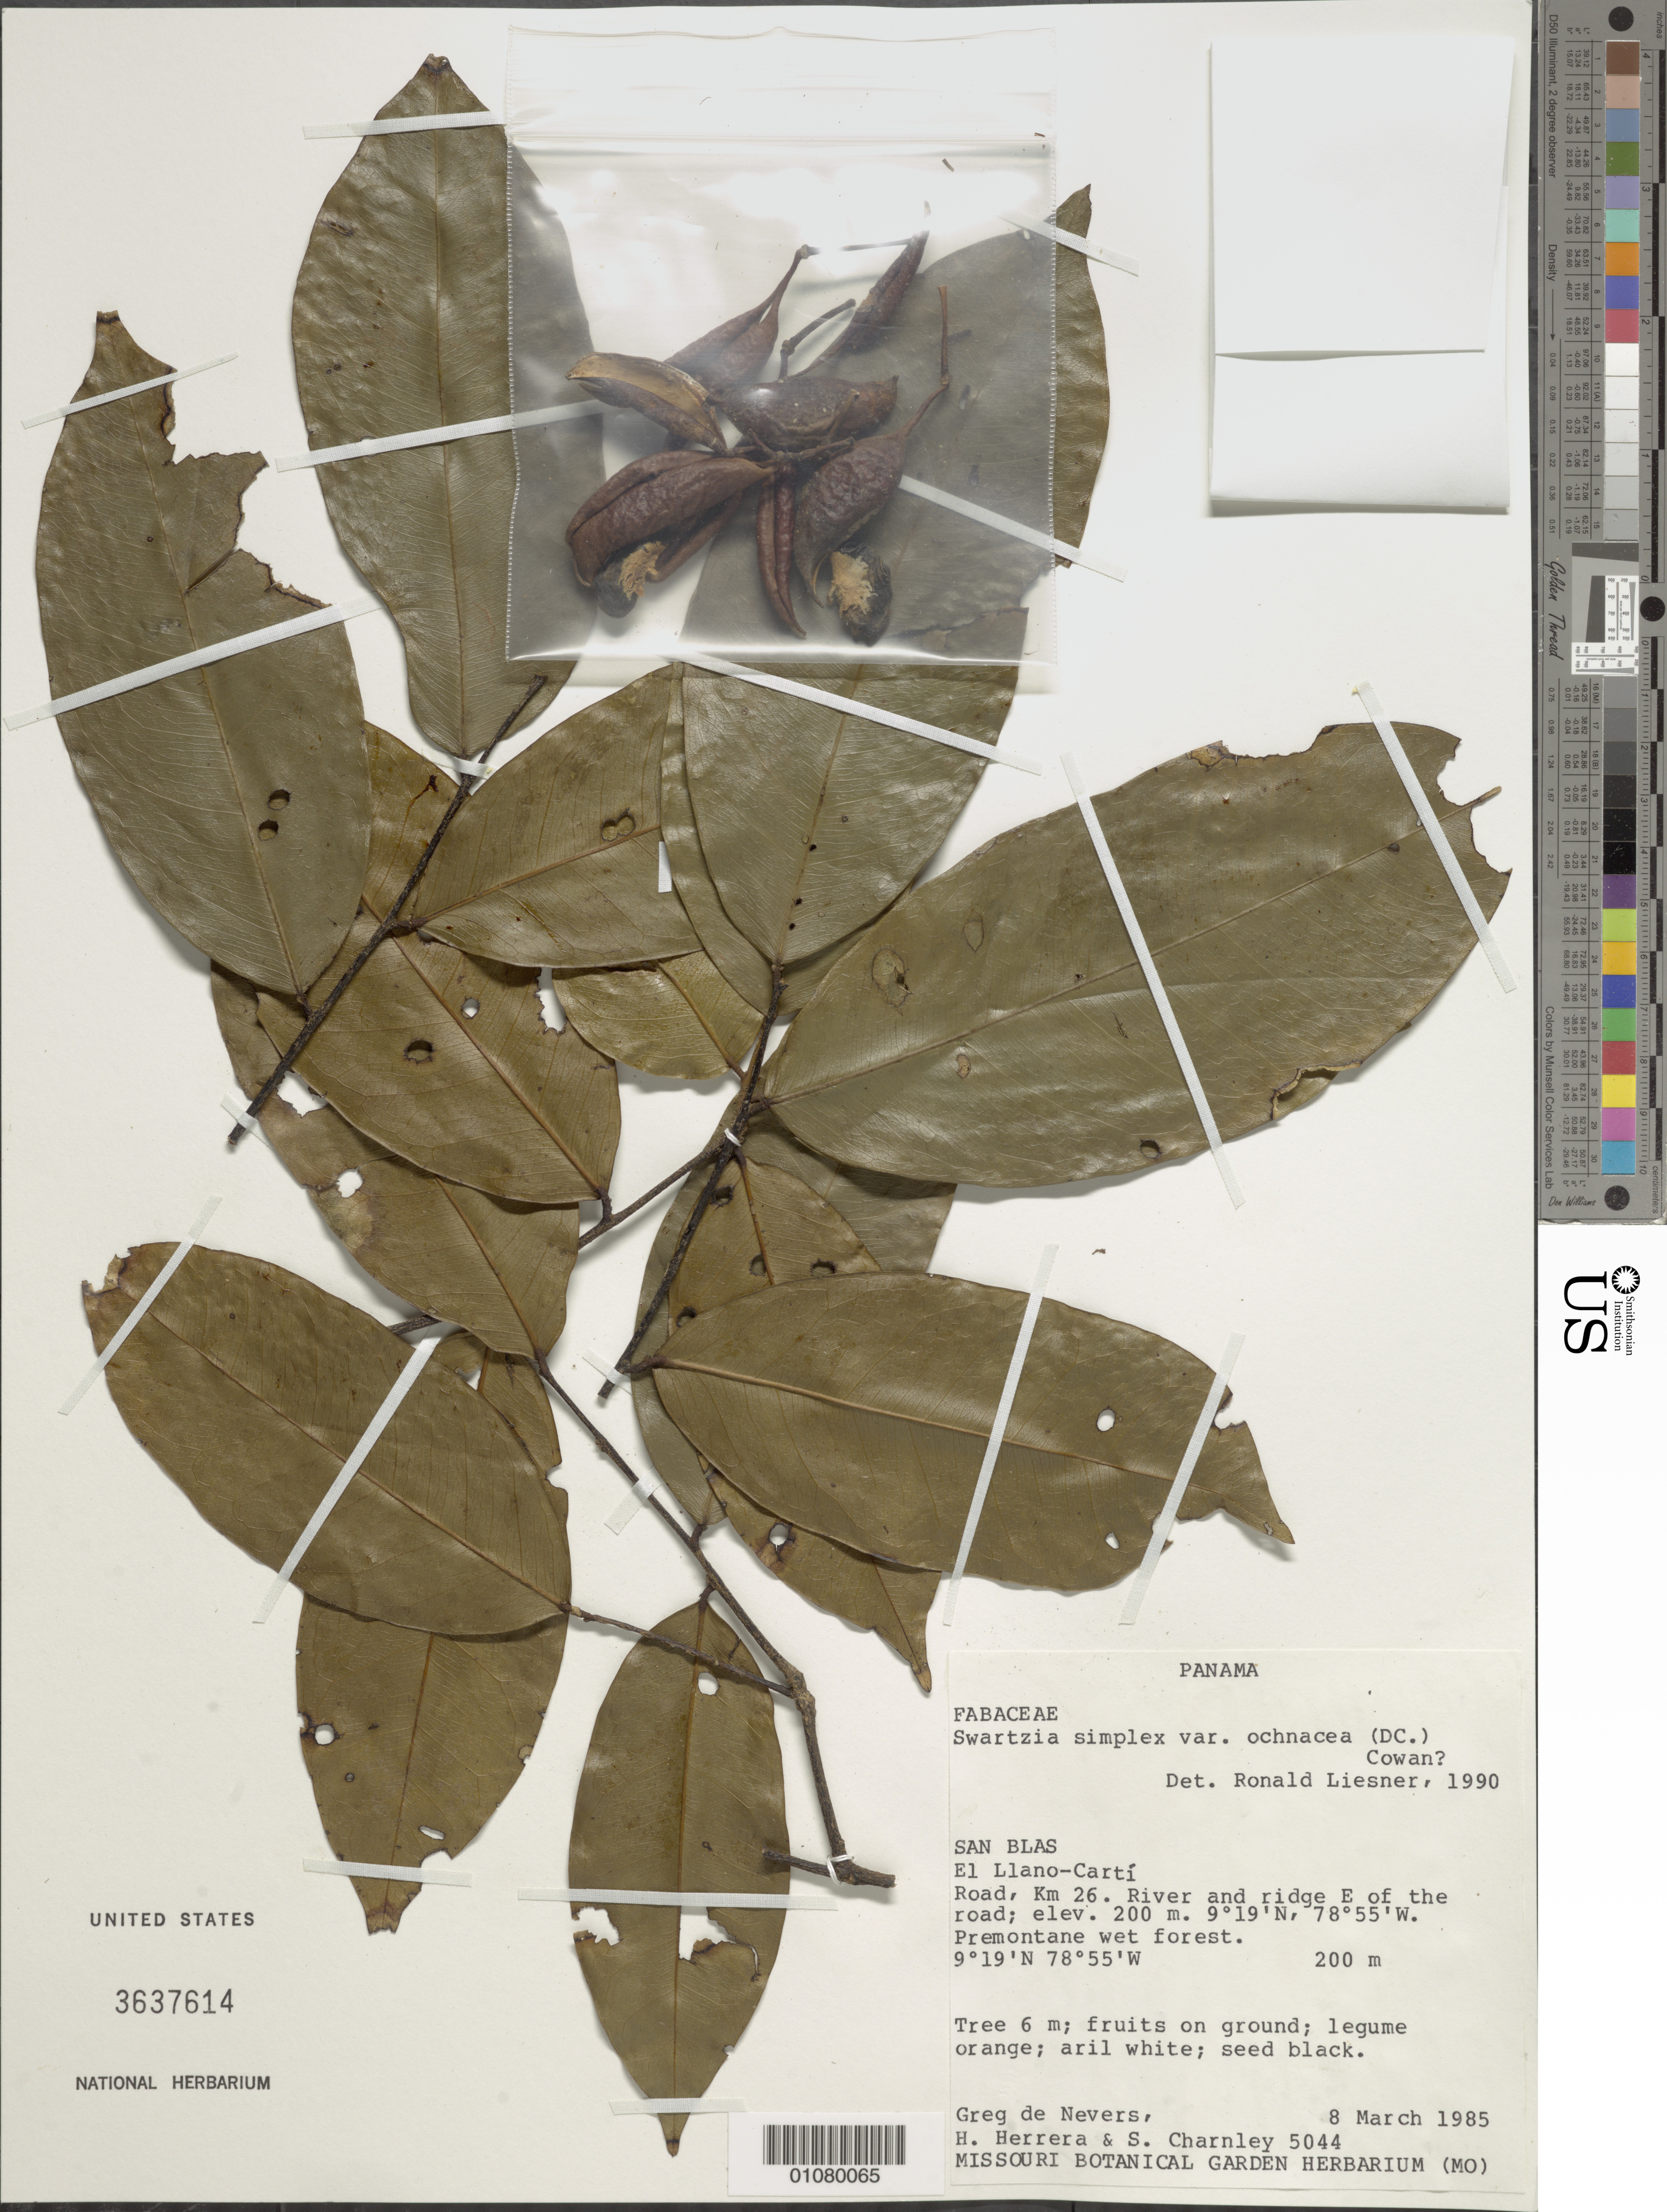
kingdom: Plantae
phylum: Tracheophyta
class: Magnoliopsida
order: Fabales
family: Fabaceae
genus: Swartzia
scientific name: Swartzia simplex var. ochnacea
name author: (DC.) R.S. Cowan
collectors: G. C. de Nevers, H. Herrera & S. Charnley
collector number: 5044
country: Panama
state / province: Kuna Yala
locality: El Llano - Carto Road, River and ridge E of the road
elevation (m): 200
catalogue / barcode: US 3637614